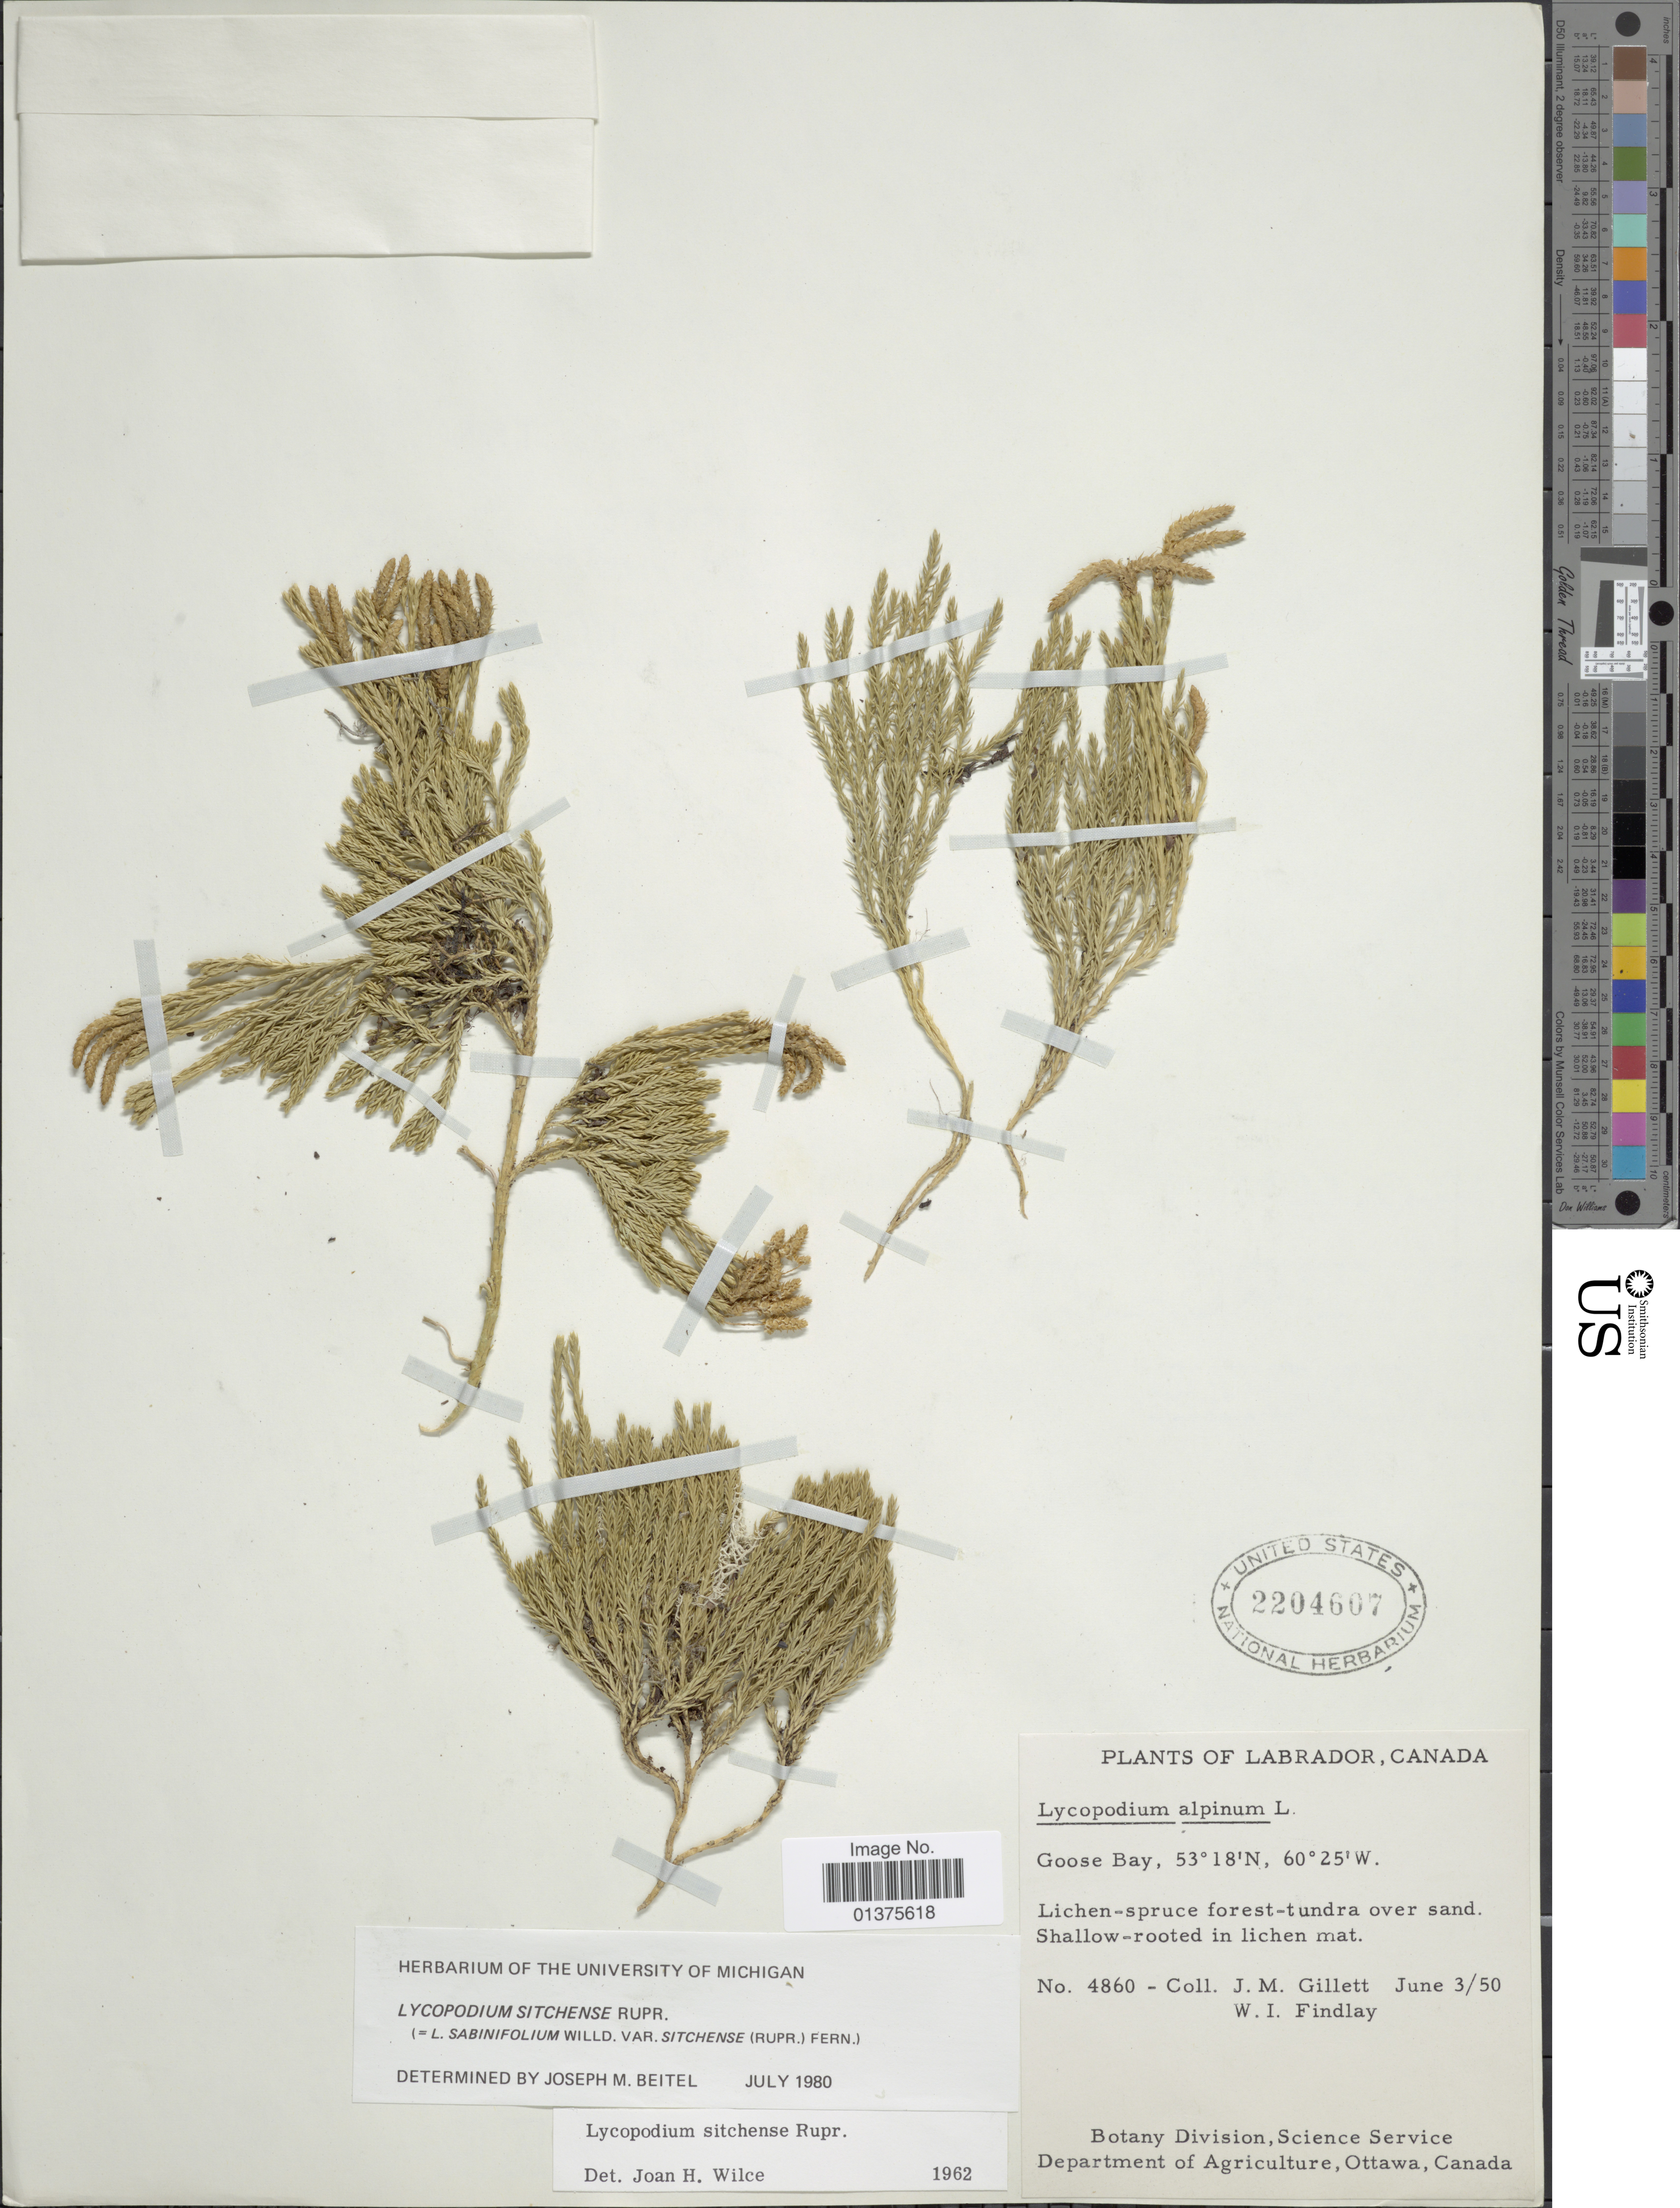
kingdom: Plantae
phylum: Tracheophyta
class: Lycopodiopsida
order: Lycopodiales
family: Lycopodiaceae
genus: Diphasiastrum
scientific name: Diphasiastrum sitchense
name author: (Rupr.) Holub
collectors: J. M. Gillett & W. Findlay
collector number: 4860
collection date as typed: Transcribed d/m/y: 3/6/50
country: Canada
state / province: Newfoundland and Labrador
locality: Labrador, Goose Bay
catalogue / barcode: US 2204607